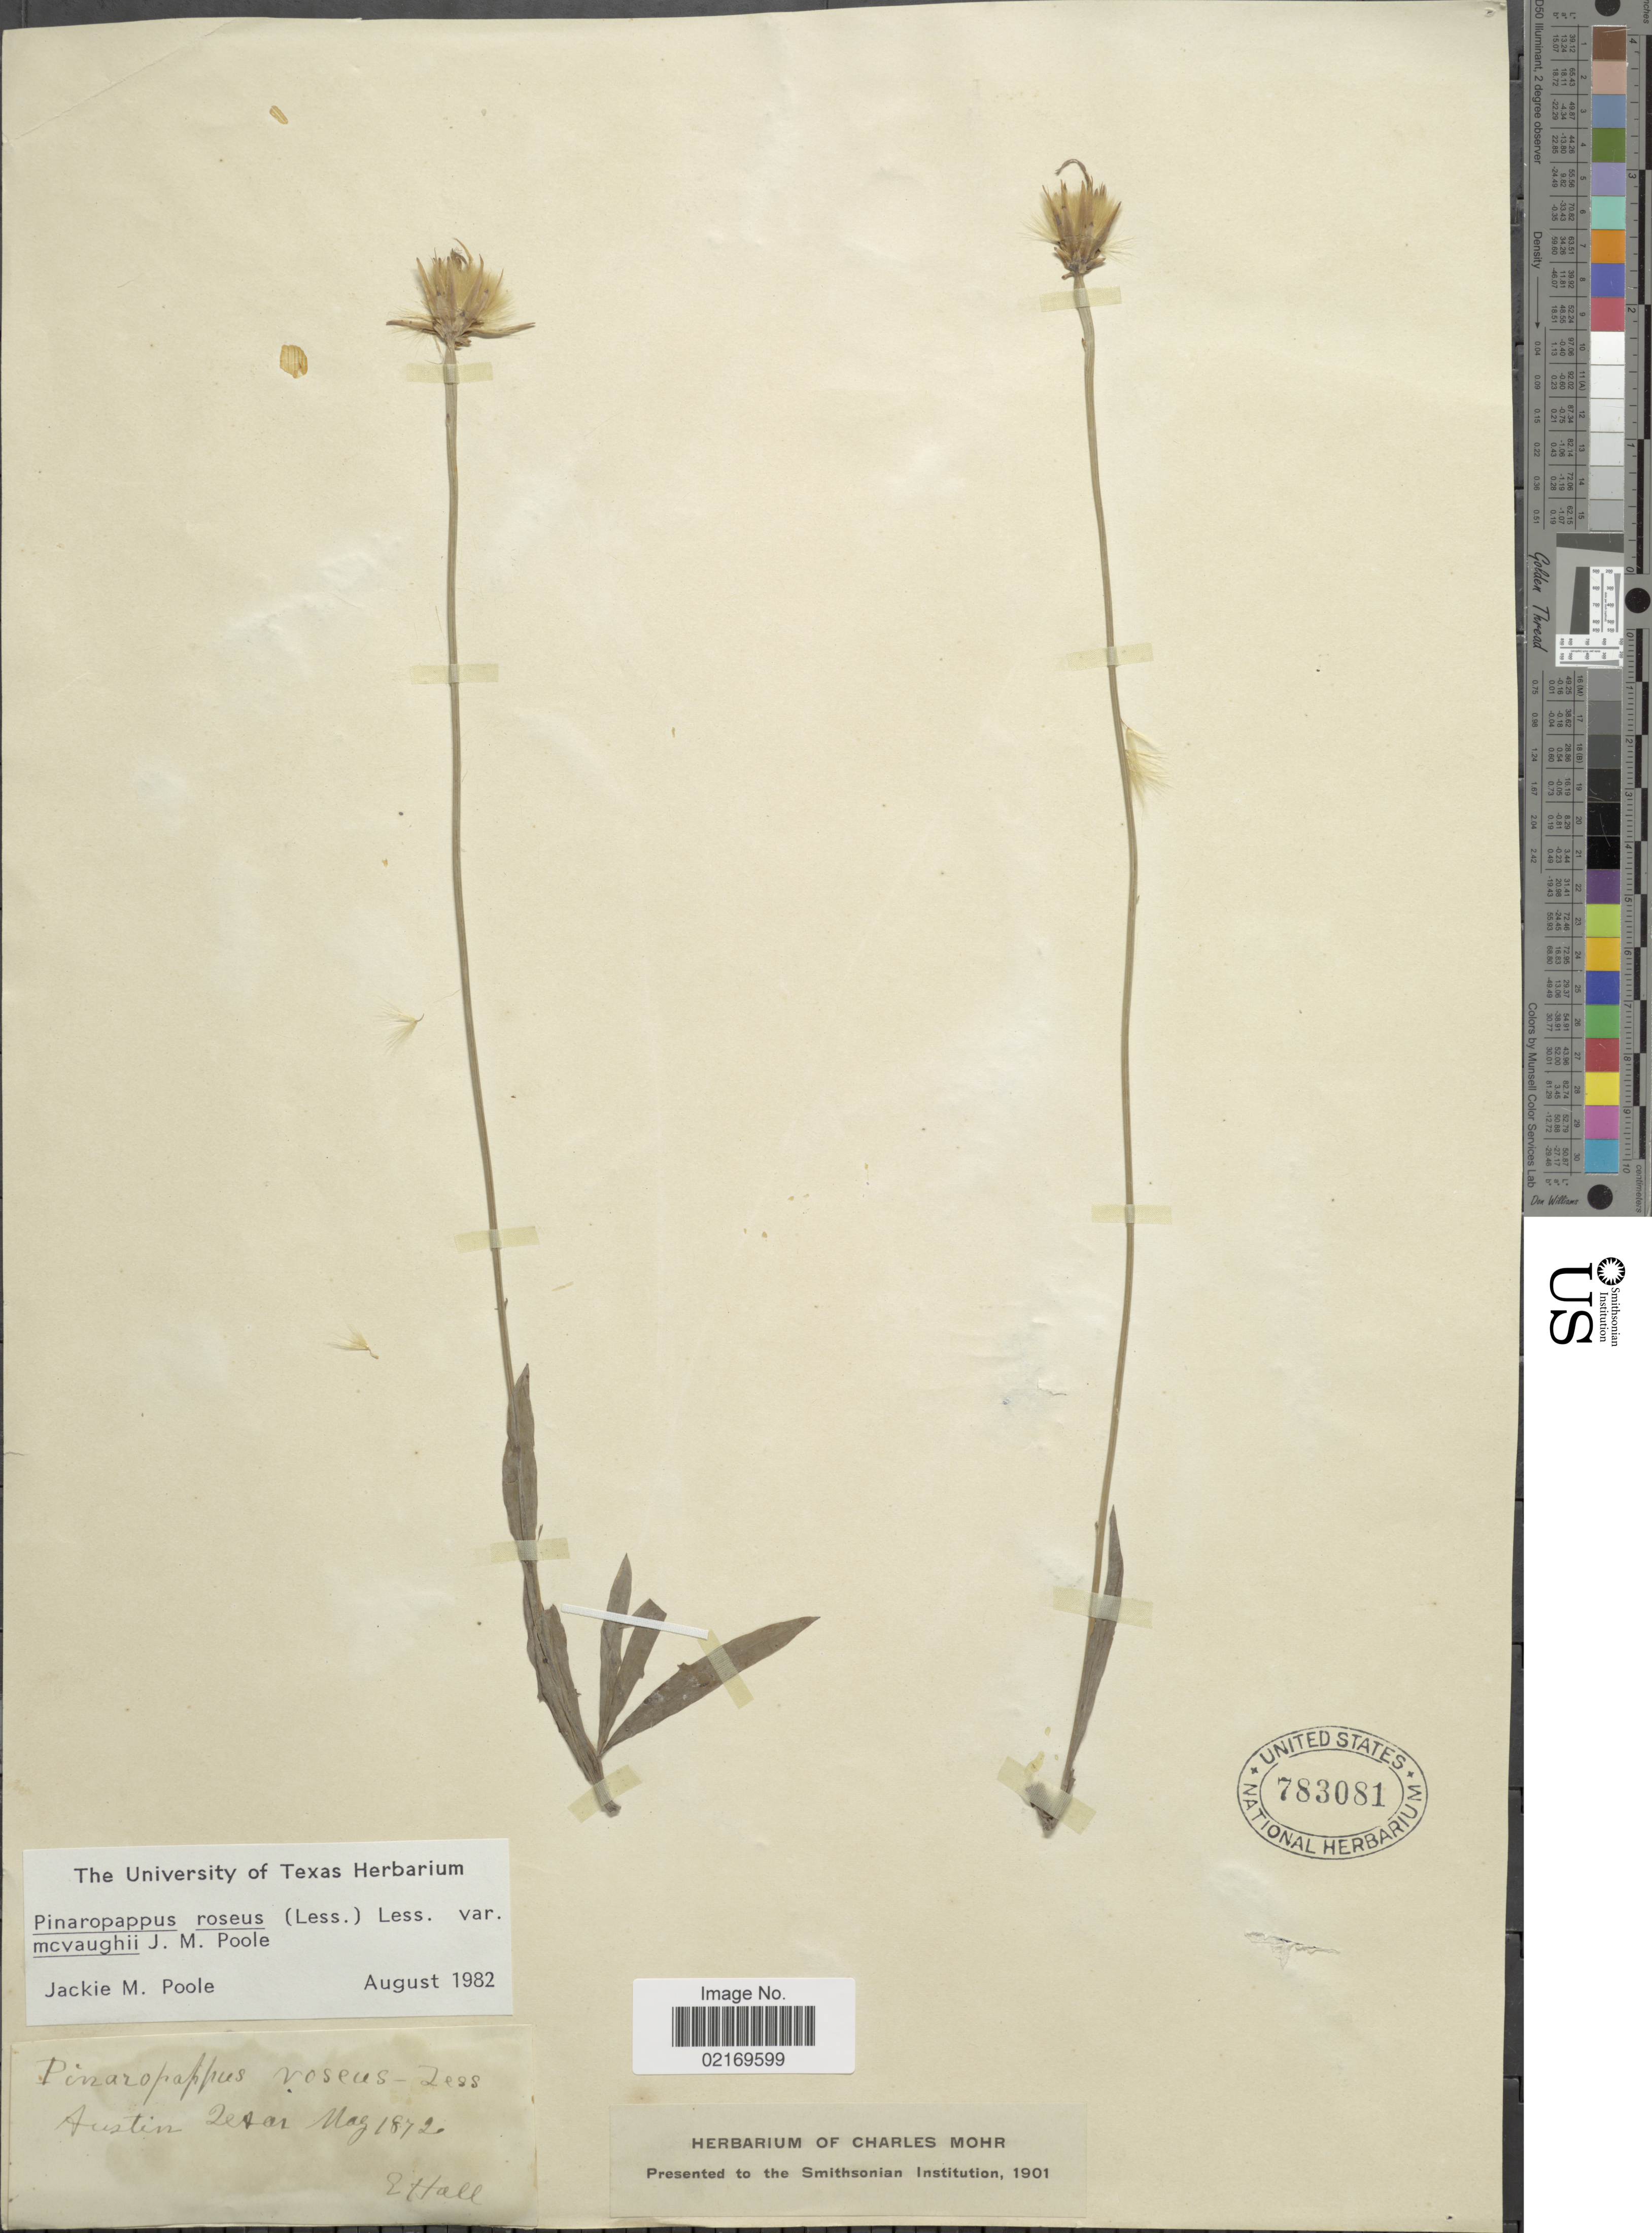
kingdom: Plantae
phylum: Tracheophyta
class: Magnoliopsida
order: Asterales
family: Asteraceae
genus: Pinaropappus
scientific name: Pinaropappus roseus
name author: Less.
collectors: E. Hall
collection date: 1872-05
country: United States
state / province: Texas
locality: Austin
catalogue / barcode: US 783081